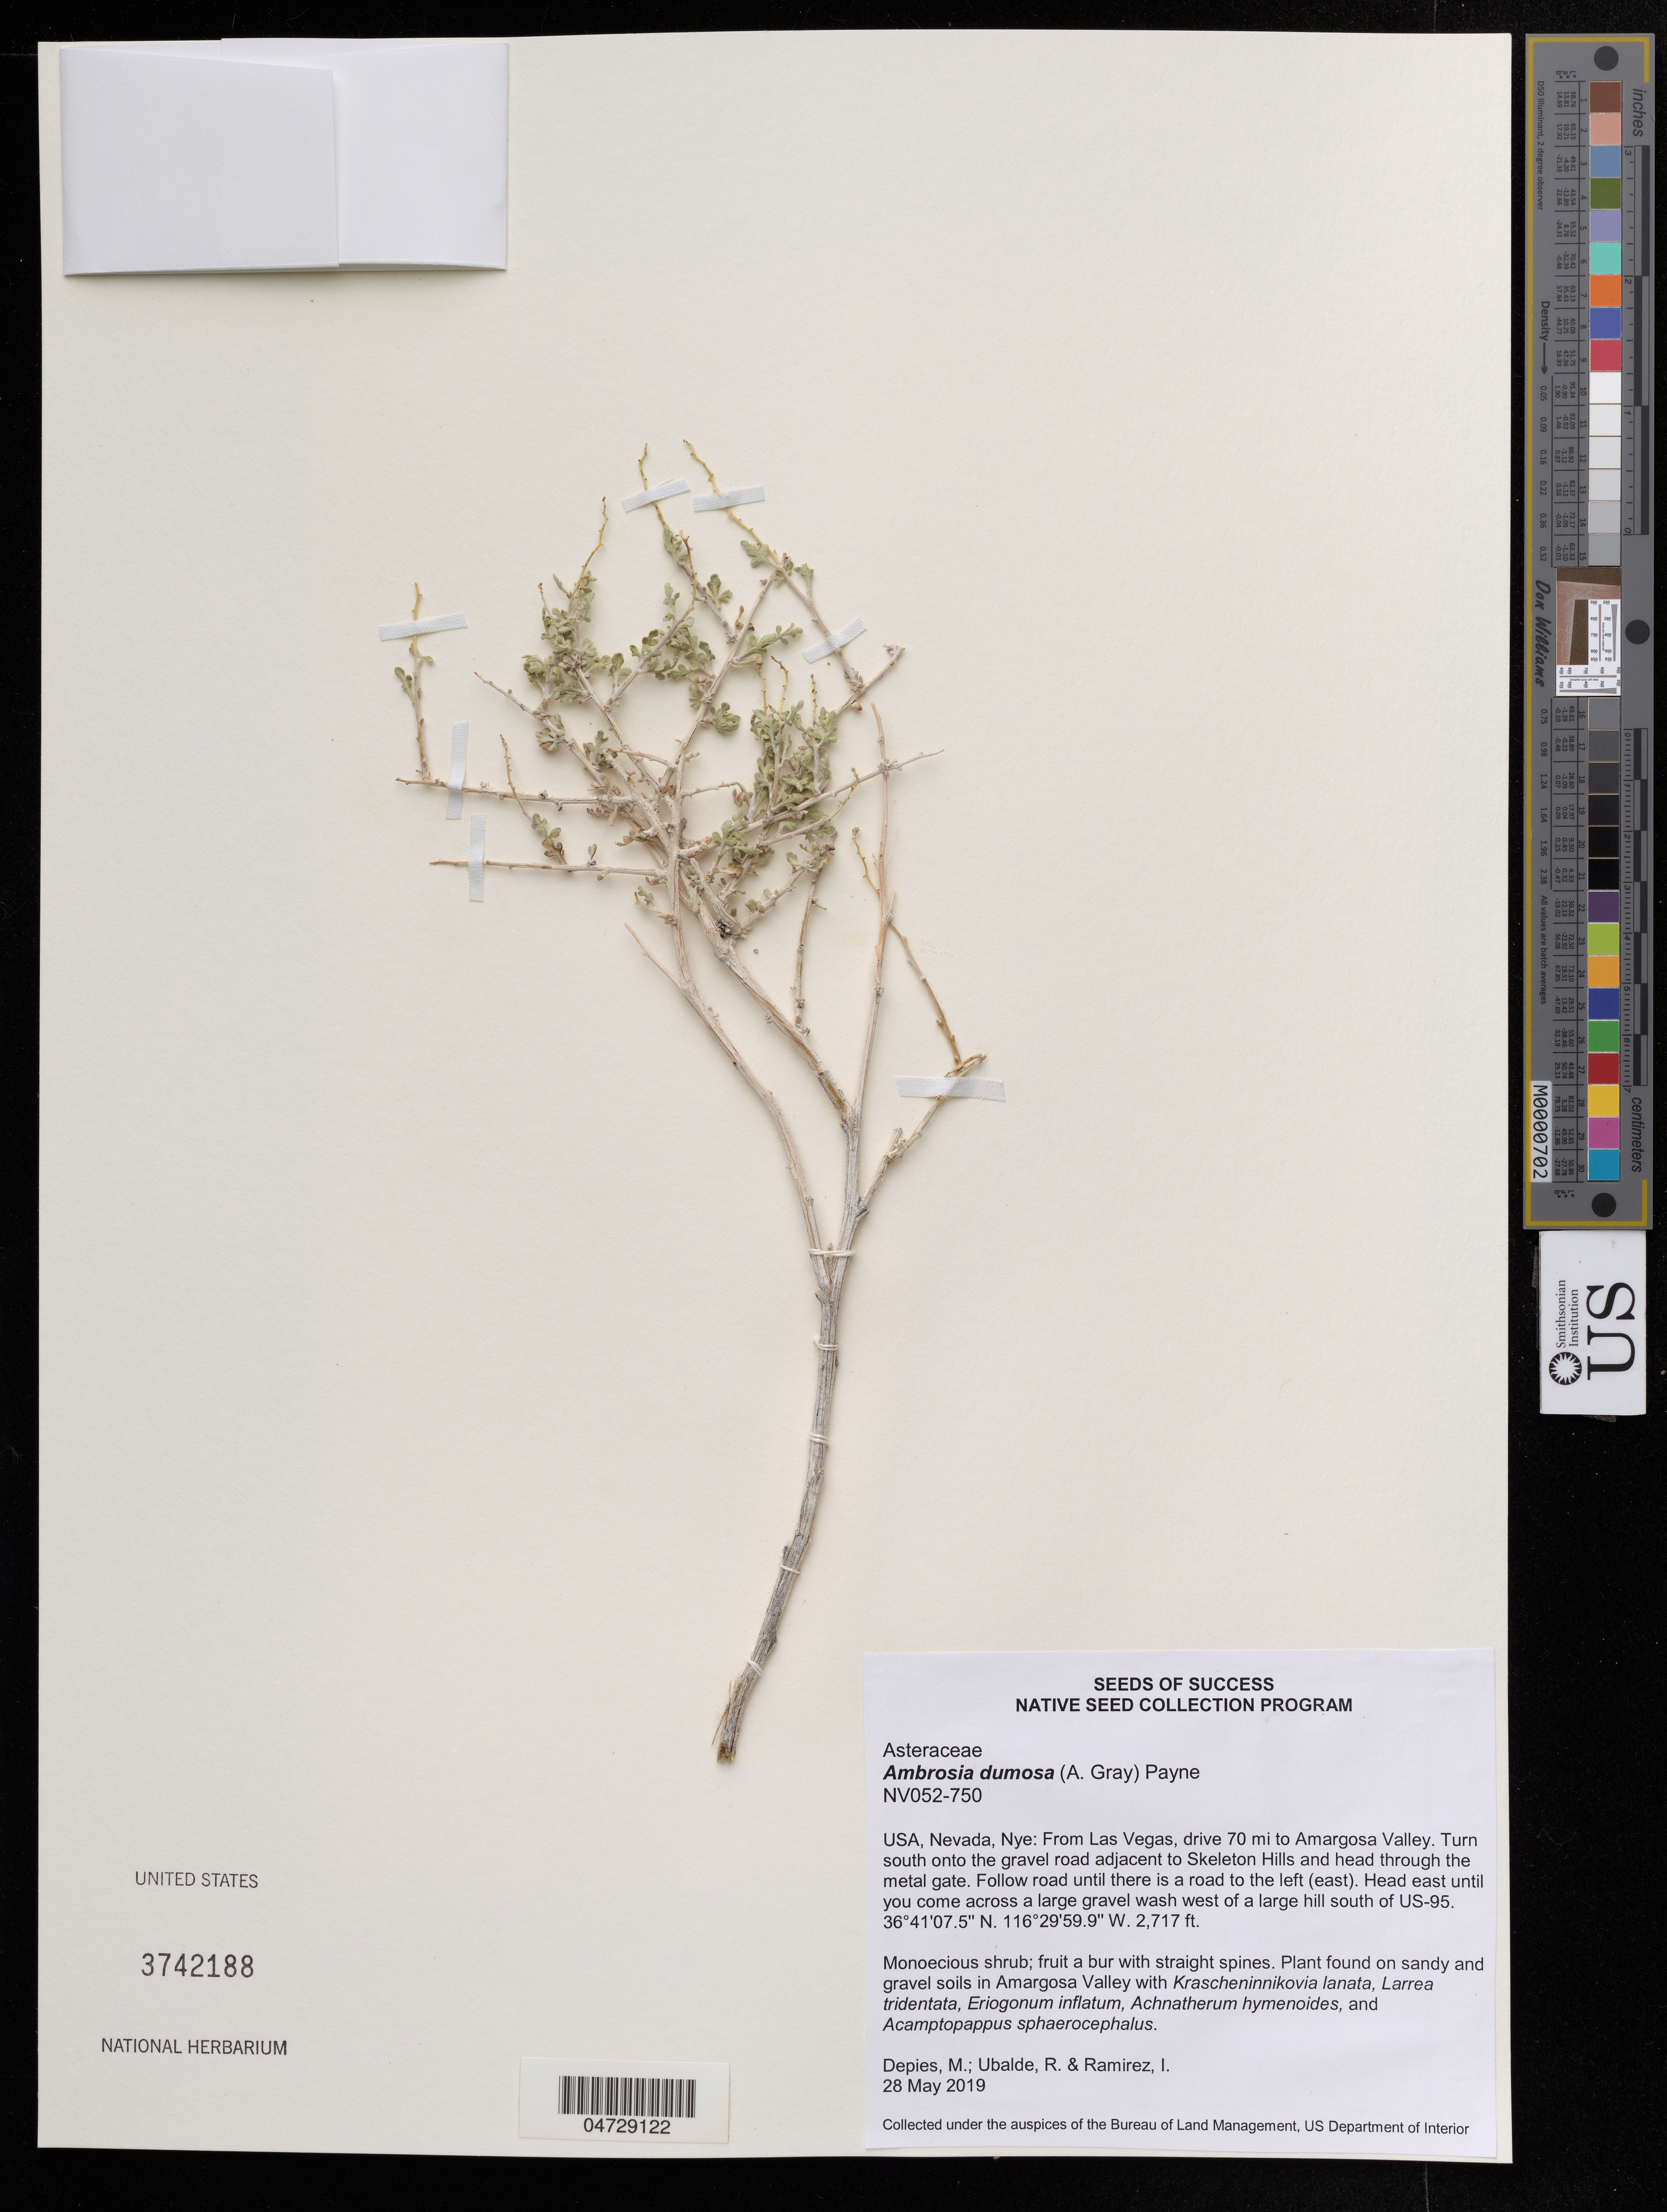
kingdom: Plantae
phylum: Tracheophyta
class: Magnoliopsida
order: Asterales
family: Asteraceae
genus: Ambrosia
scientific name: Ambrosia dumosa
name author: (A. Gray) W.W.Payne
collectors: M. Depies, R. Ubalde & I. Ramírez M.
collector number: NV052-750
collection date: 2019-05-28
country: United States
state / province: Nevada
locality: Nye: From Las Vegas, drive 70 mi to Amargosa Valley. Turn south onto the gravel road adjacent to Skeleton Hills and head through the metal gate. Follow road until there is a road to the left (east). Head east until you come across a large gravel wash west of a large hill south of US-95.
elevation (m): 828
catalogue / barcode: US 3742188